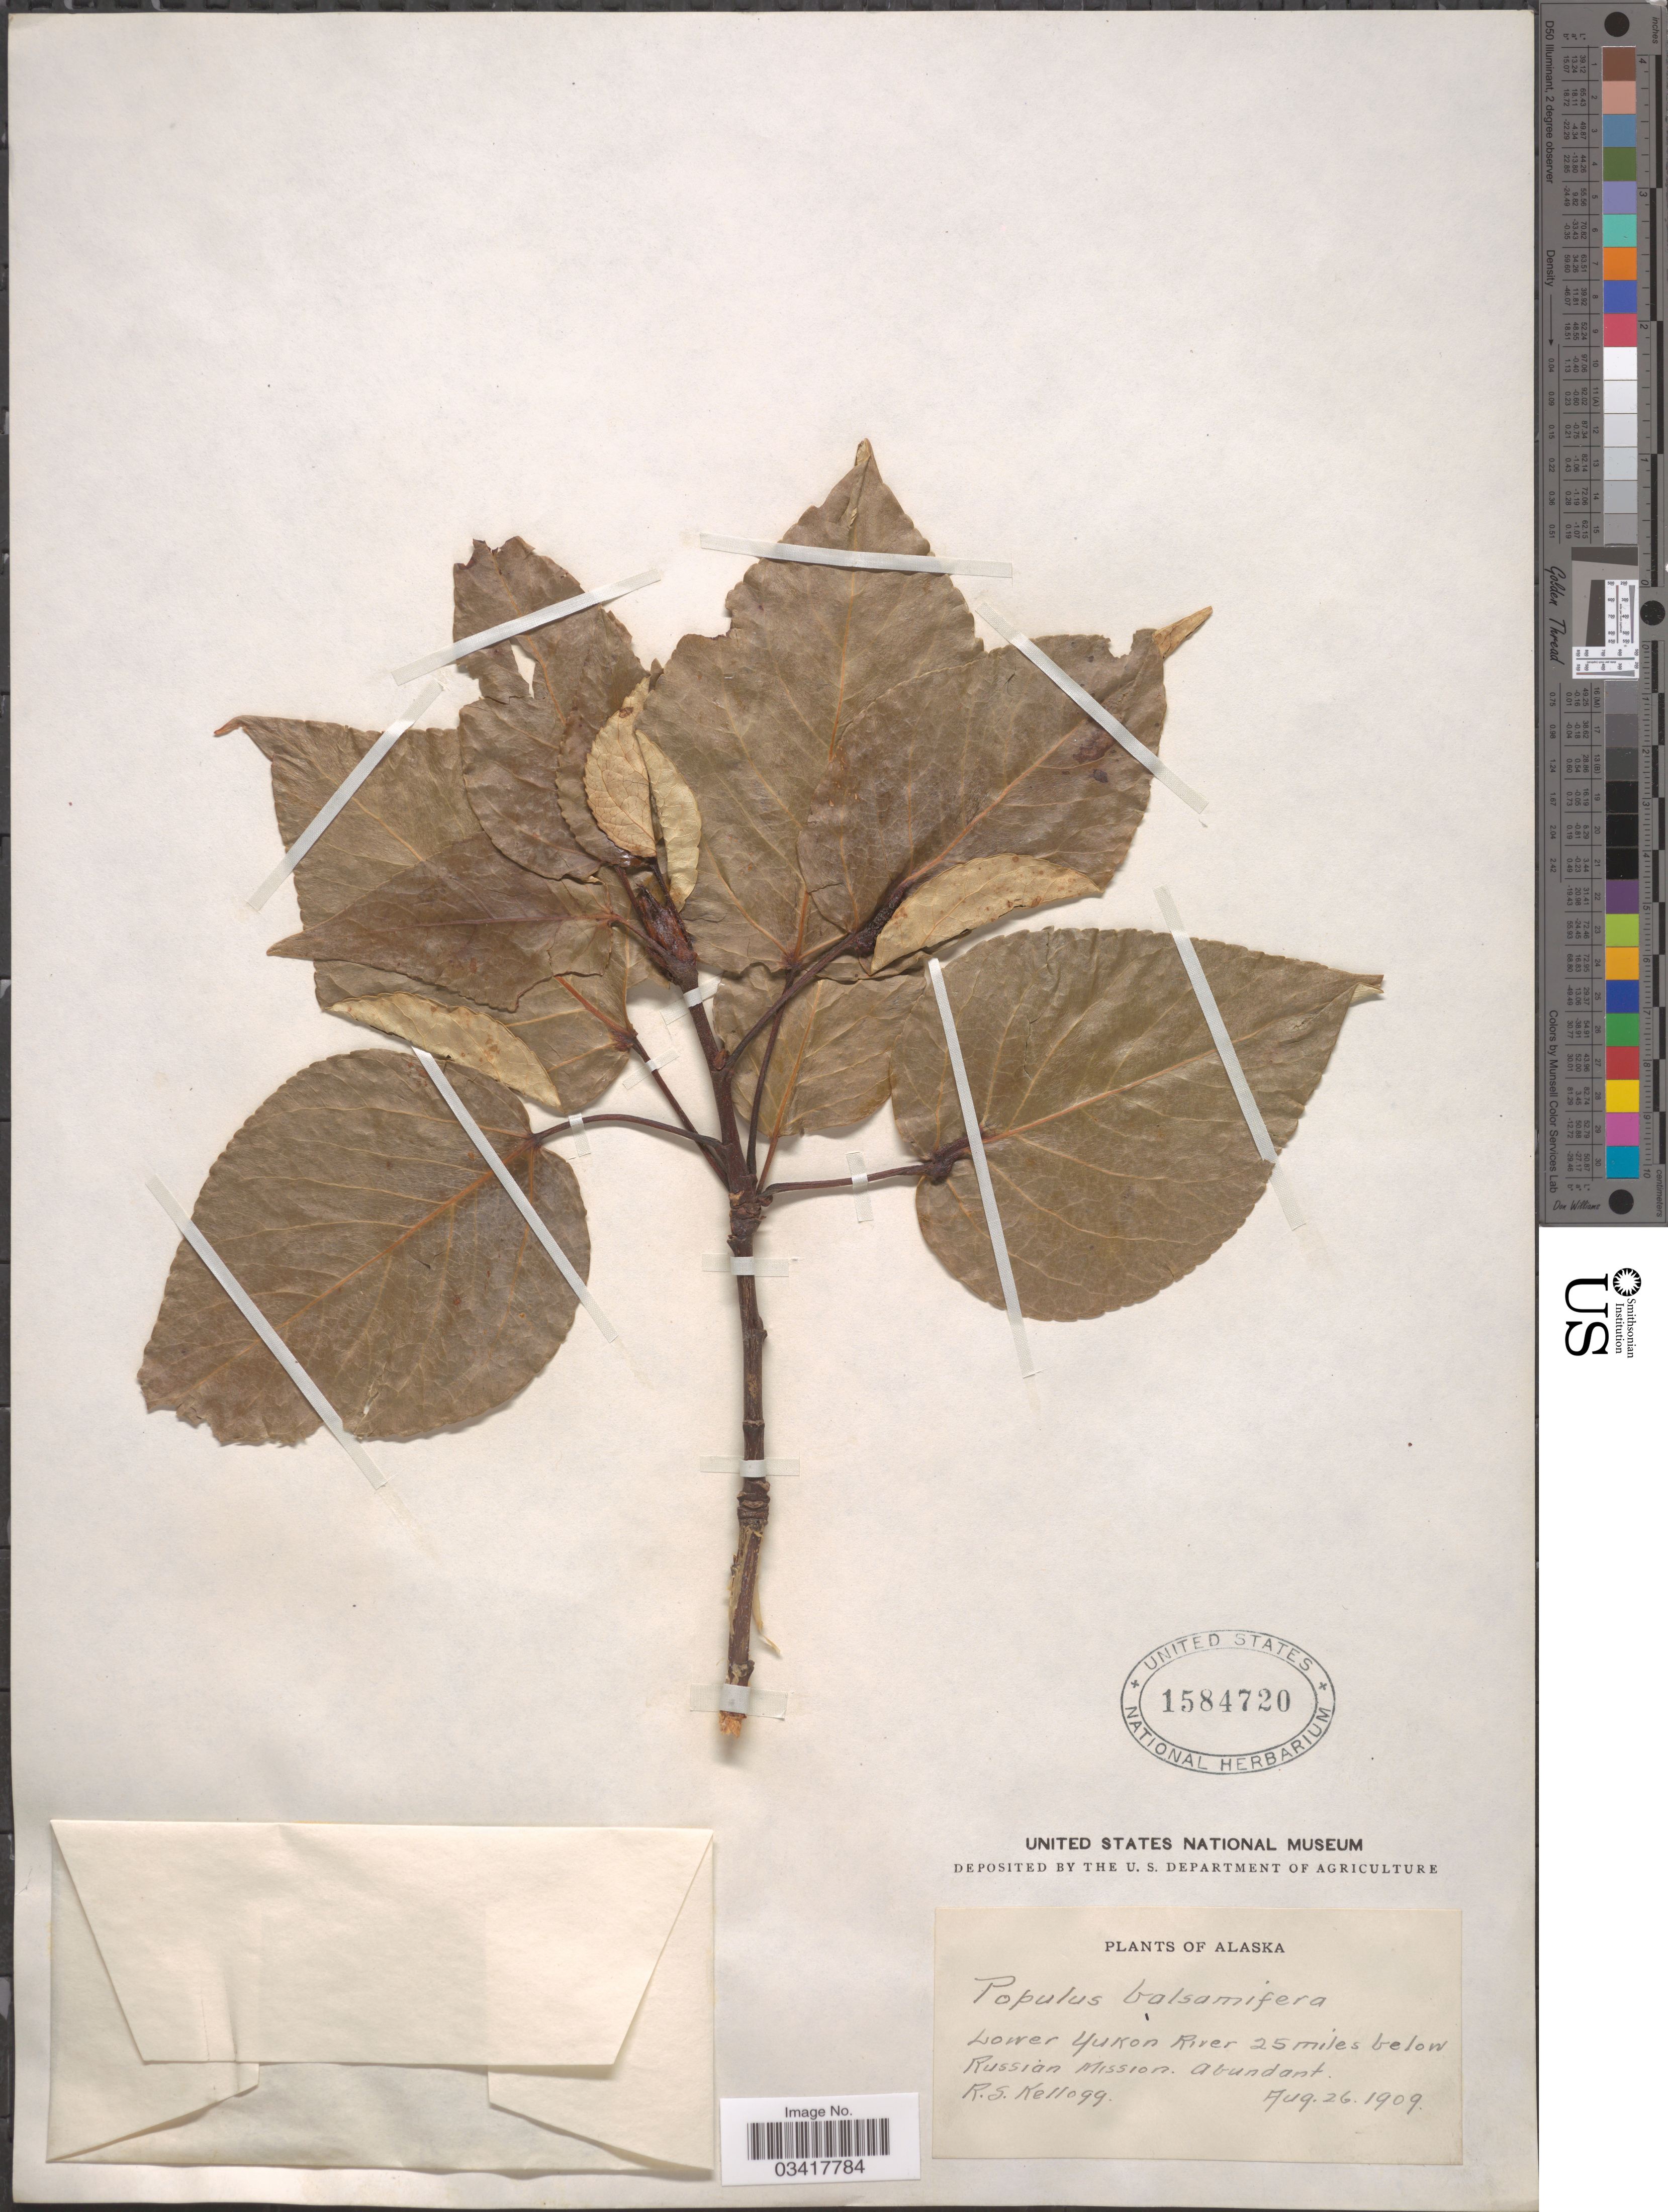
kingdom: Plantae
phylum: Tracheophyta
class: Magnoliopsida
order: Malpighiales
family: Salicaceae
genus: Populus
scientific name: Populus balsamifera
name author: L.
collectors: R. Kellogg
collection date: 1909-08-26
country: United States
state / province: Alaska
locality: Lower Yukon River 25 miles below Russian Mission.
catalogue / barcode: US 1584720